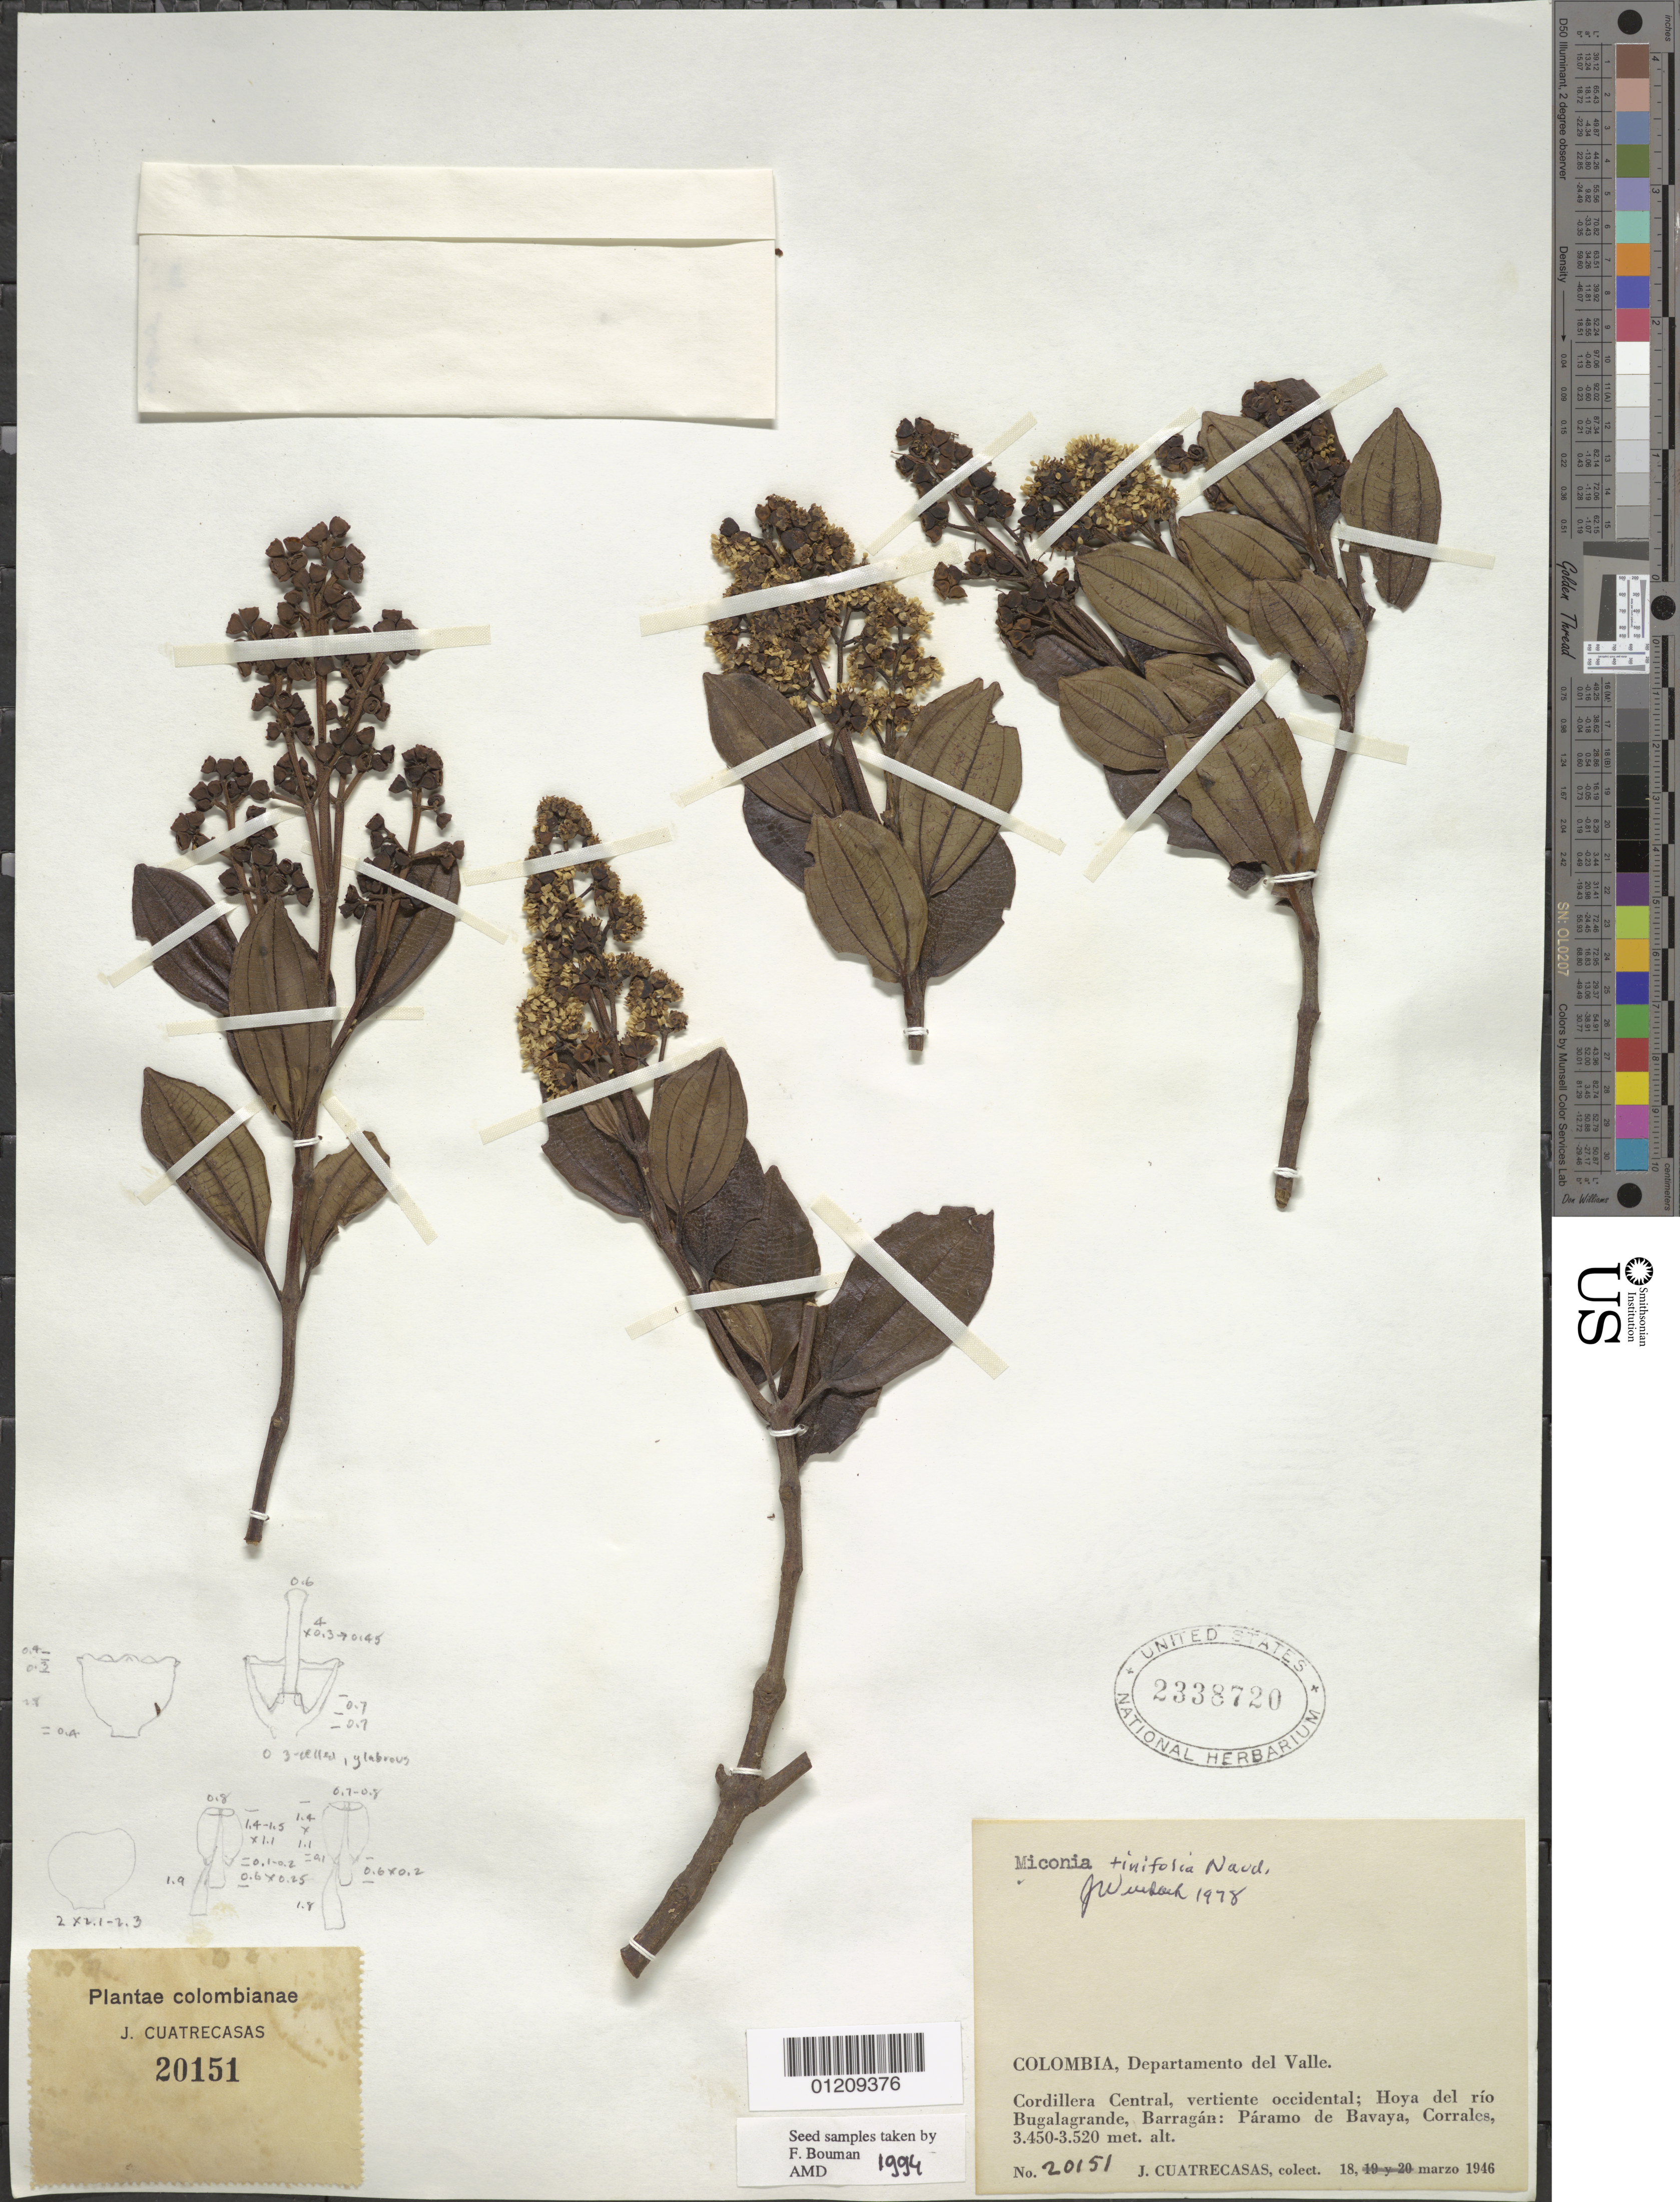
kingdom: Plantae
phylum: Tracheophyta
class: Magnoliopsida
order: Myrtales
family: Melastomataceae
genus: Miconia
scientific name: Miconia tinifolia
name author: Naudin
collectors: J. Cuatrecasas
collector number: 20151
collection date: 1946-03-18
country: Colombia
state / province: Valle del Cauca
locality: Cordillera Central, vertiente occidental; Hoya del río Bugalagrande, Brarragán: Páramo de Bavaya, Corrales.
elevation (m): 3450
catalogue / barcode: US 2338720